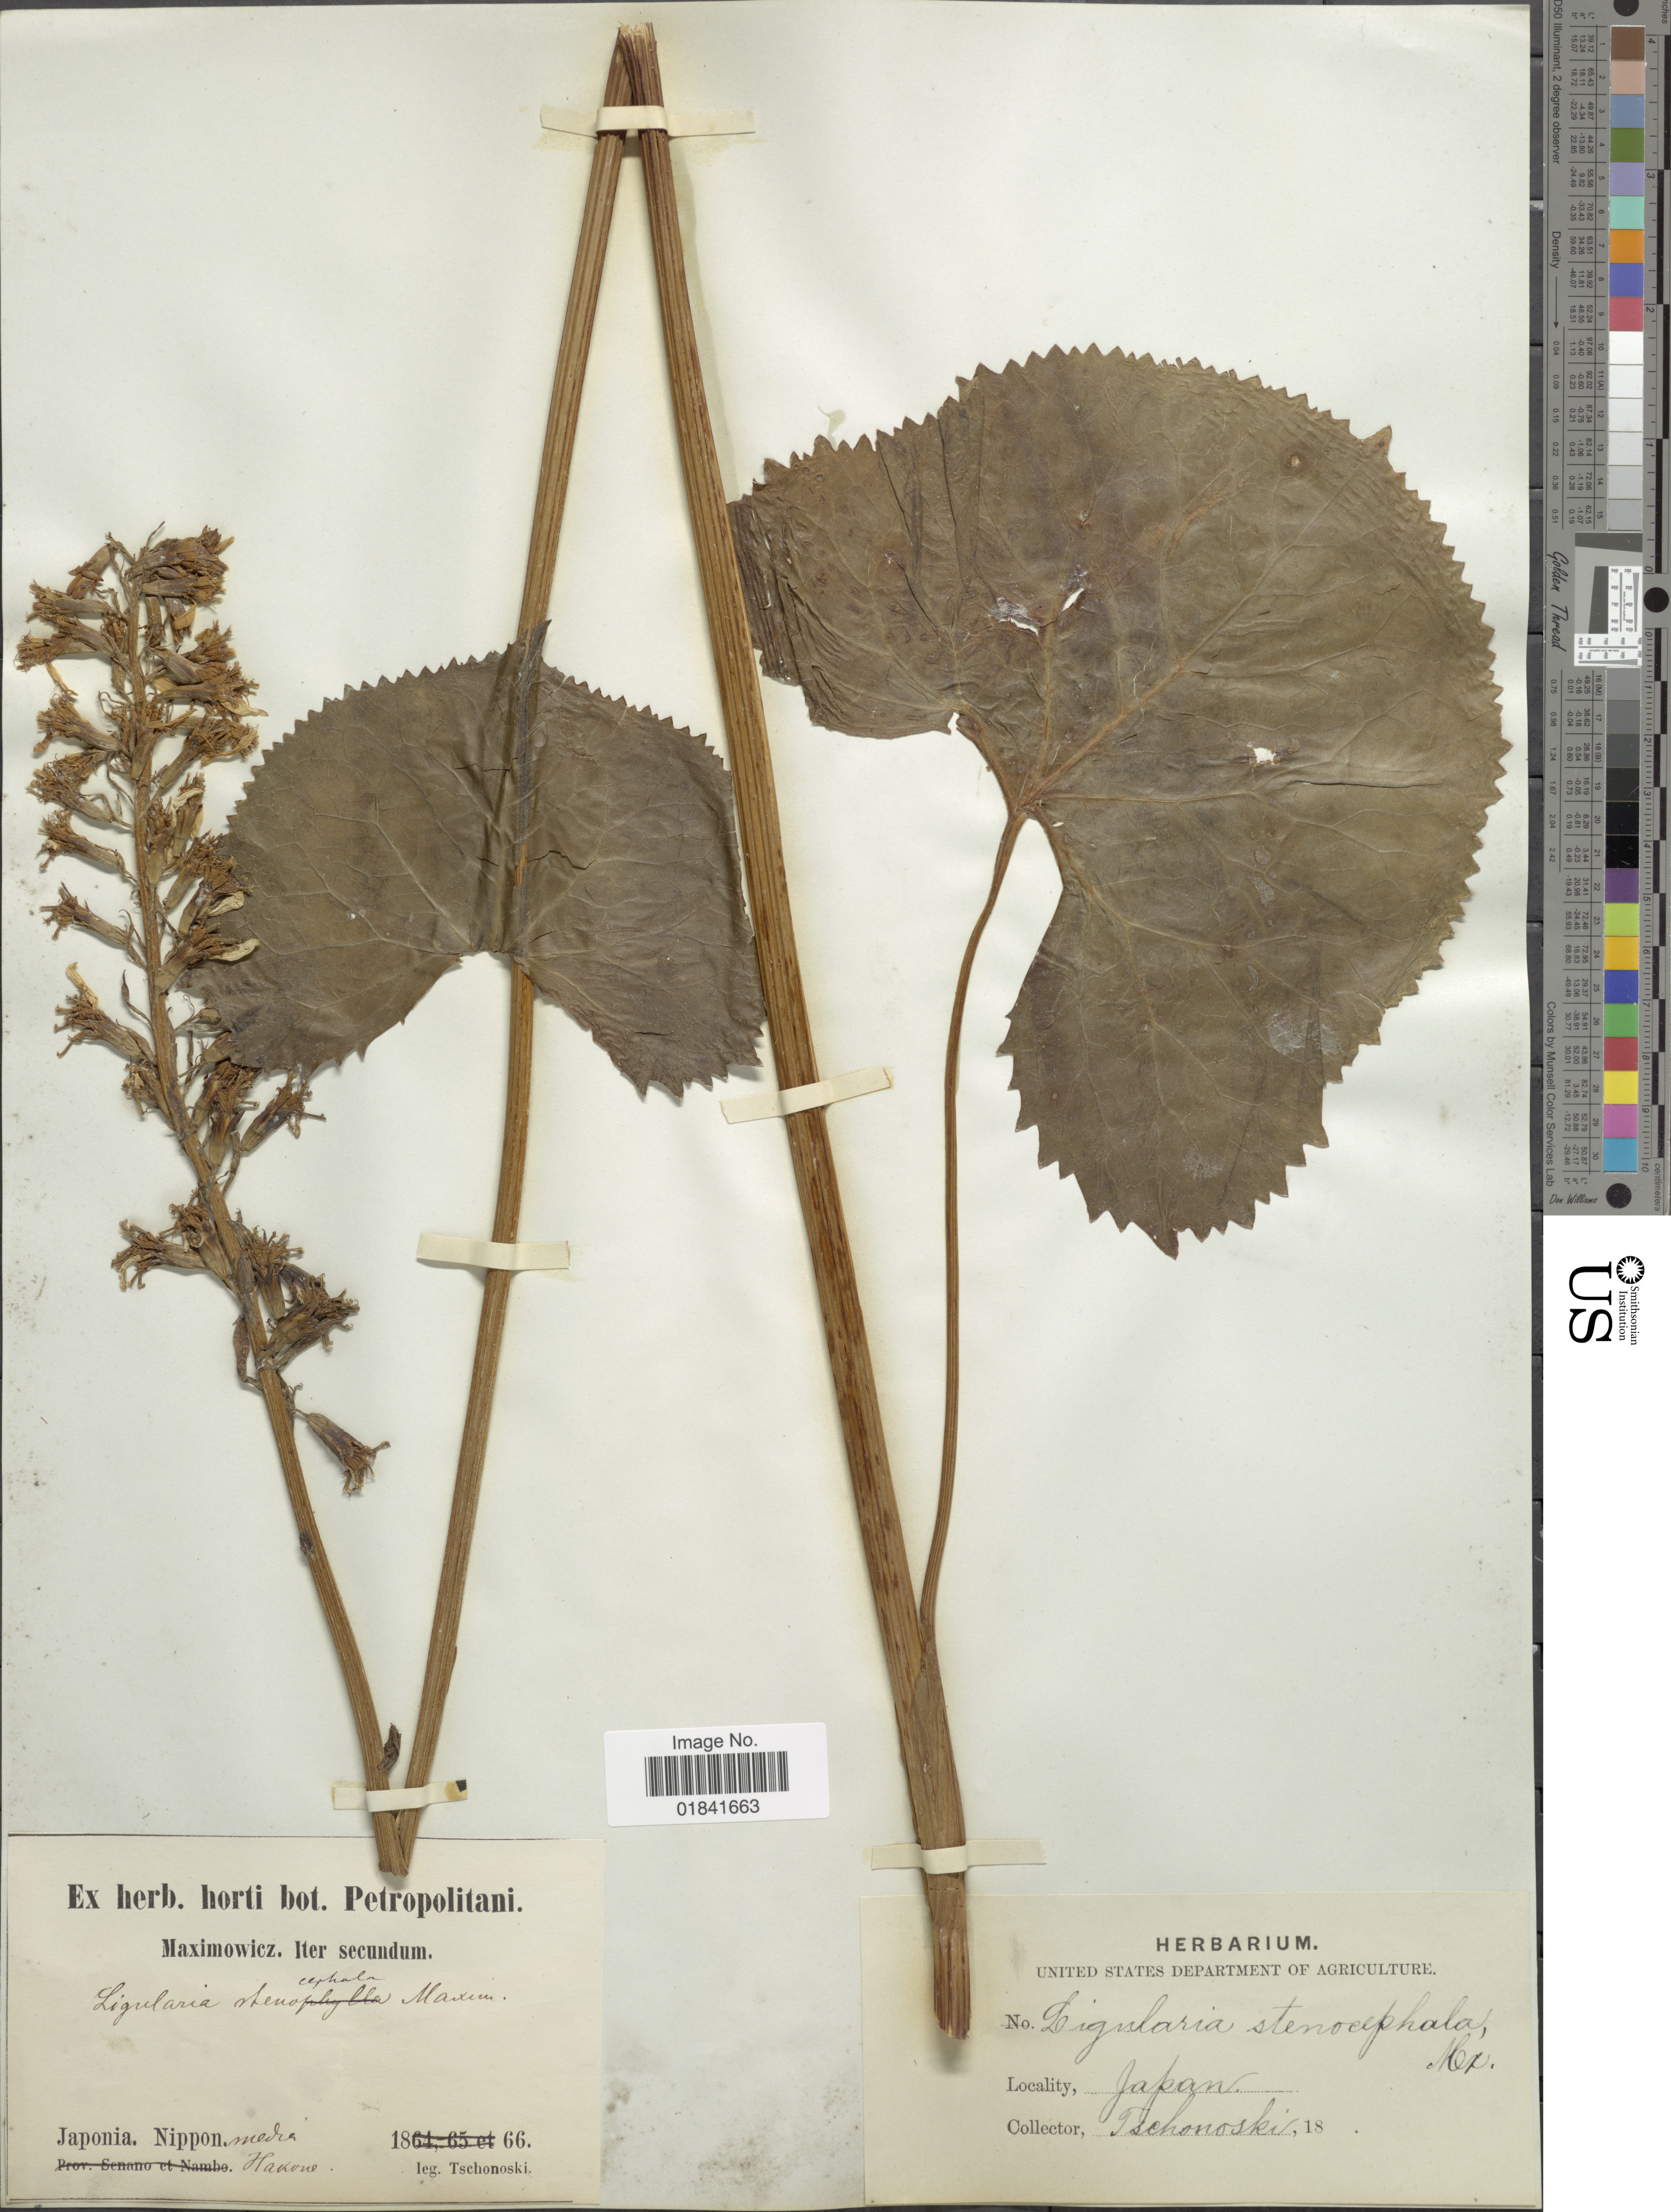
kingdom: Plantae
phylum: Tracheophyta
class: Magnoliopsida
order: Asterales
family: Asteraceae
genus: Senecio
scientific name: Senecio stenocephalus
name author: Boiss.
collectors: -. Tschonoski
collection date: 1866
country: Japan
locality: Nippon media Hakone